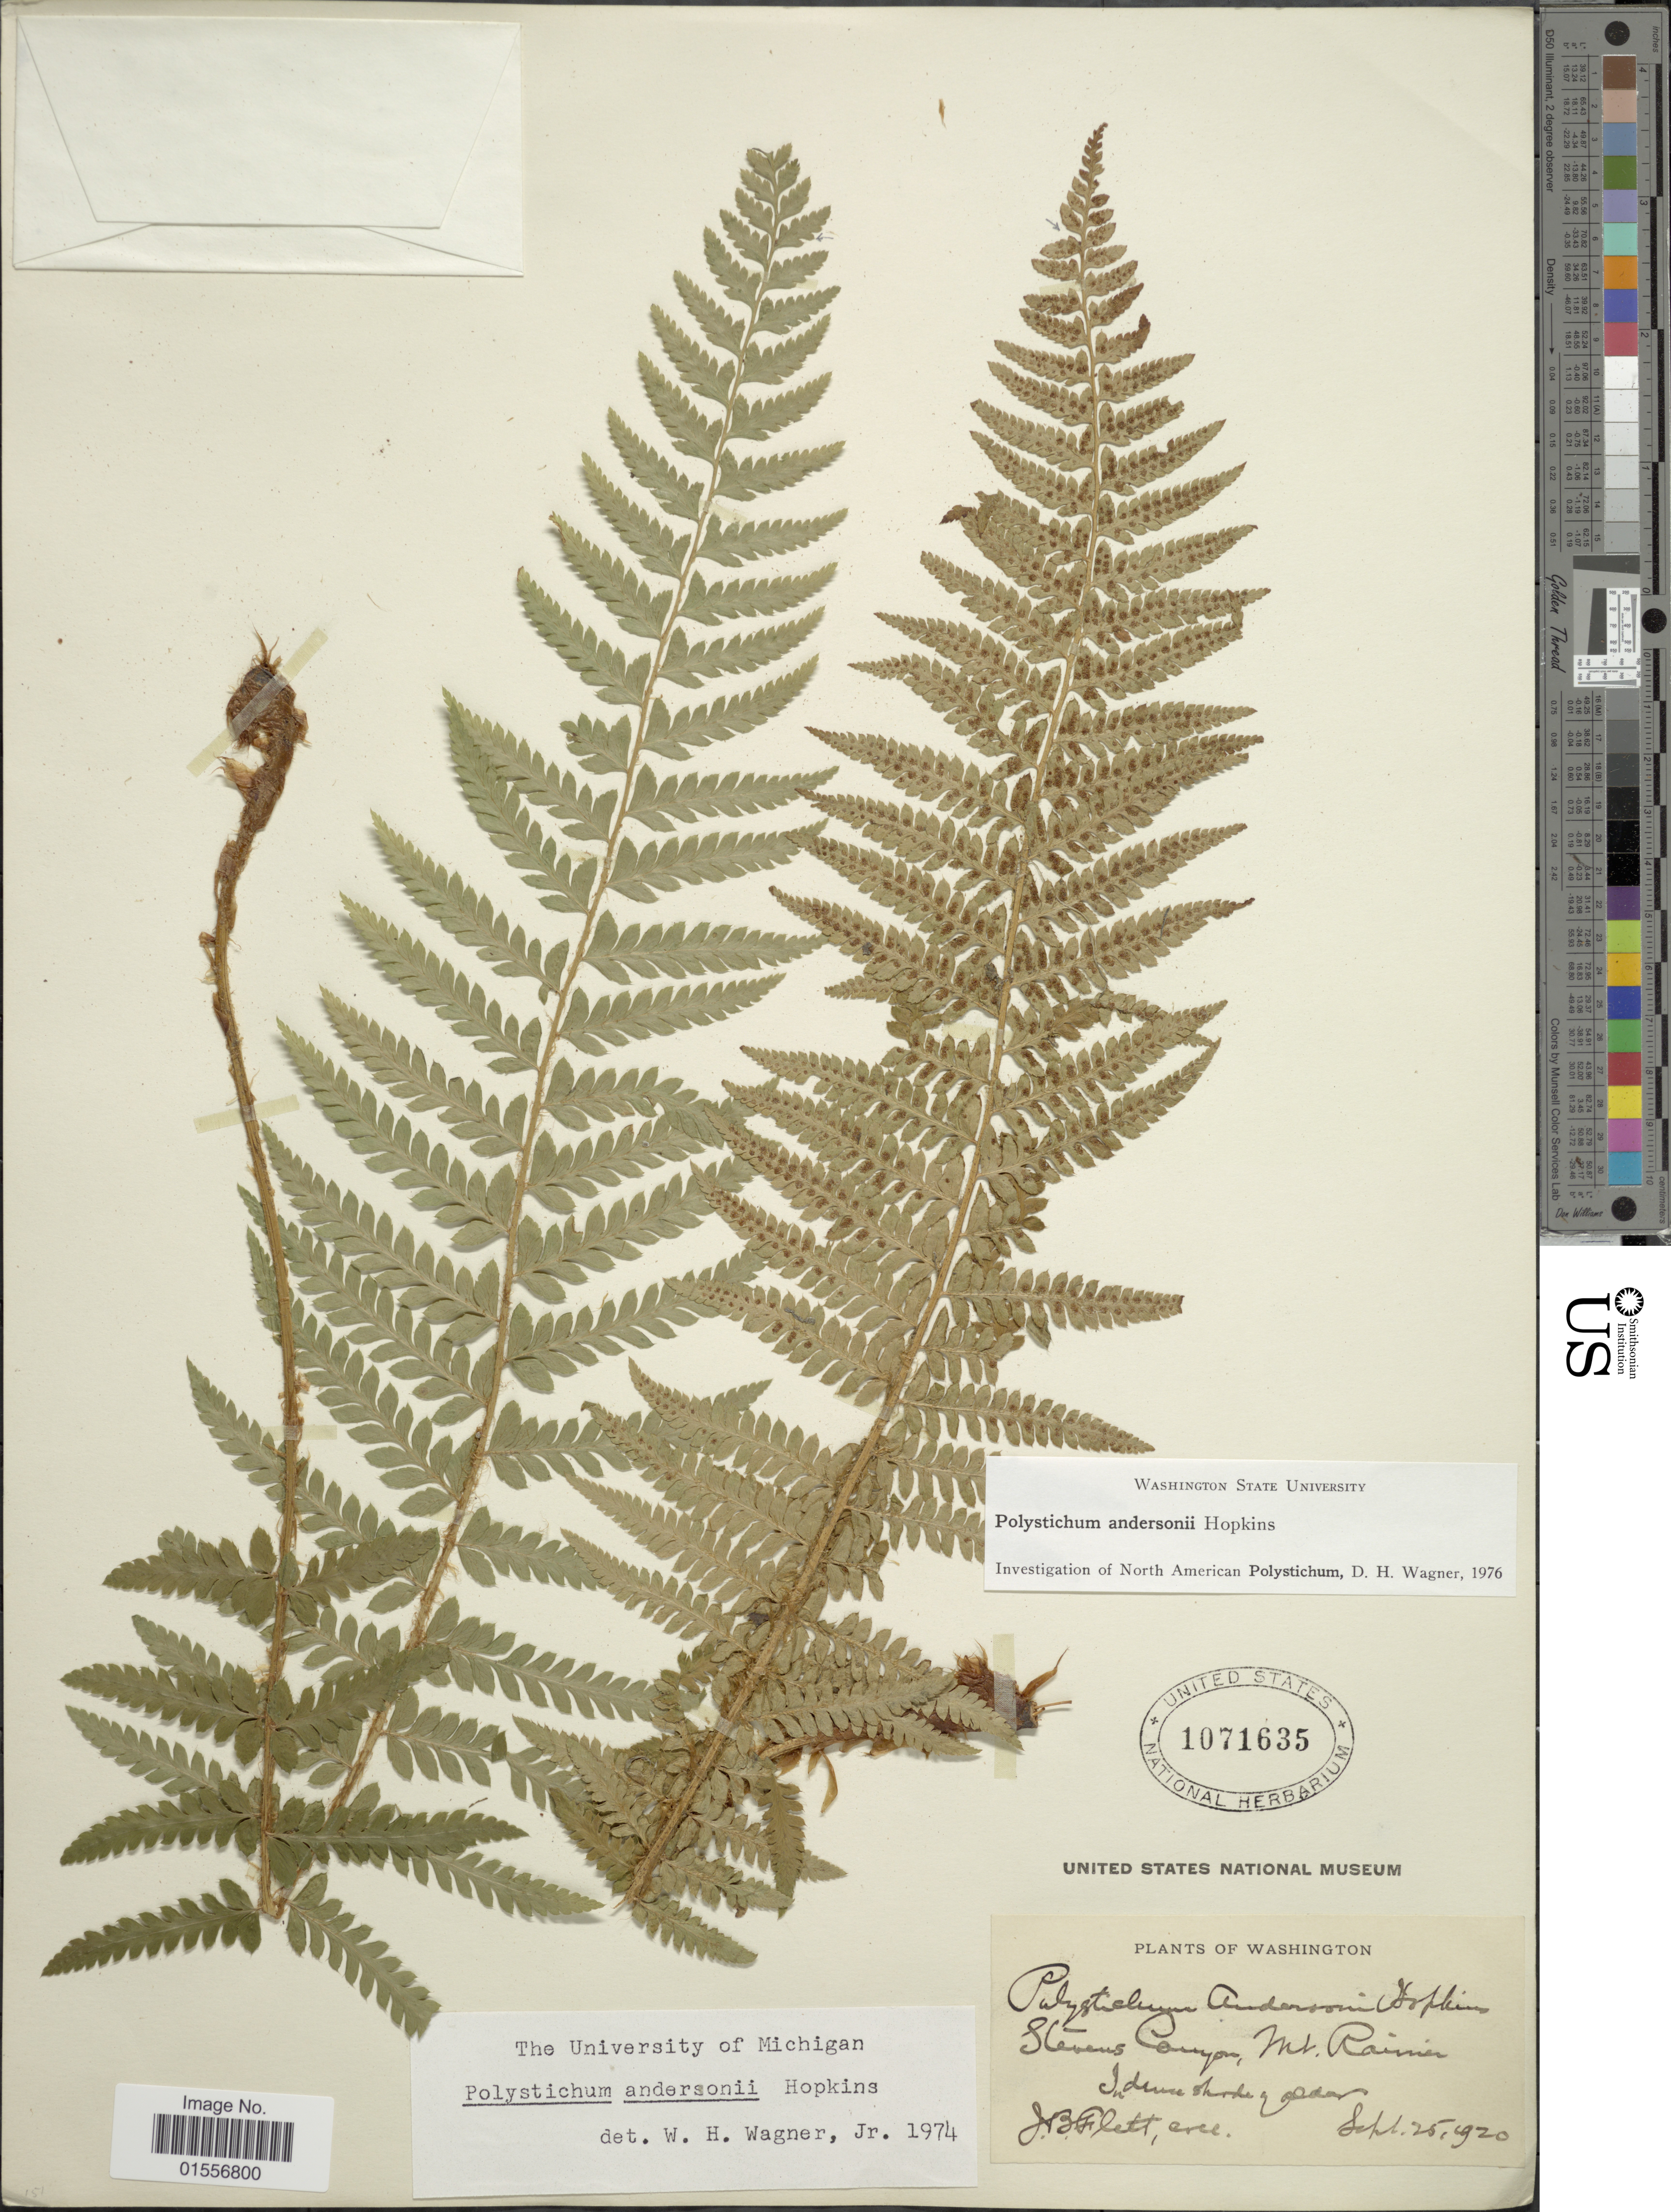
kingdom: Plantae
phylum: Tracheophyta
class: Polypodiopsida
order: Polypodiales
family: Dryopteridaceae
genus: Polystichum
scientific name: Polystichum andersonii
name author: Hopkins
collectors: J. Flett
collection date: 1920-09-25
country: United States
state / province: Washington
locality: Stevens Canyon, Mt. Rainier, Dune shades of older.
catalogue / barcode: US 1071635